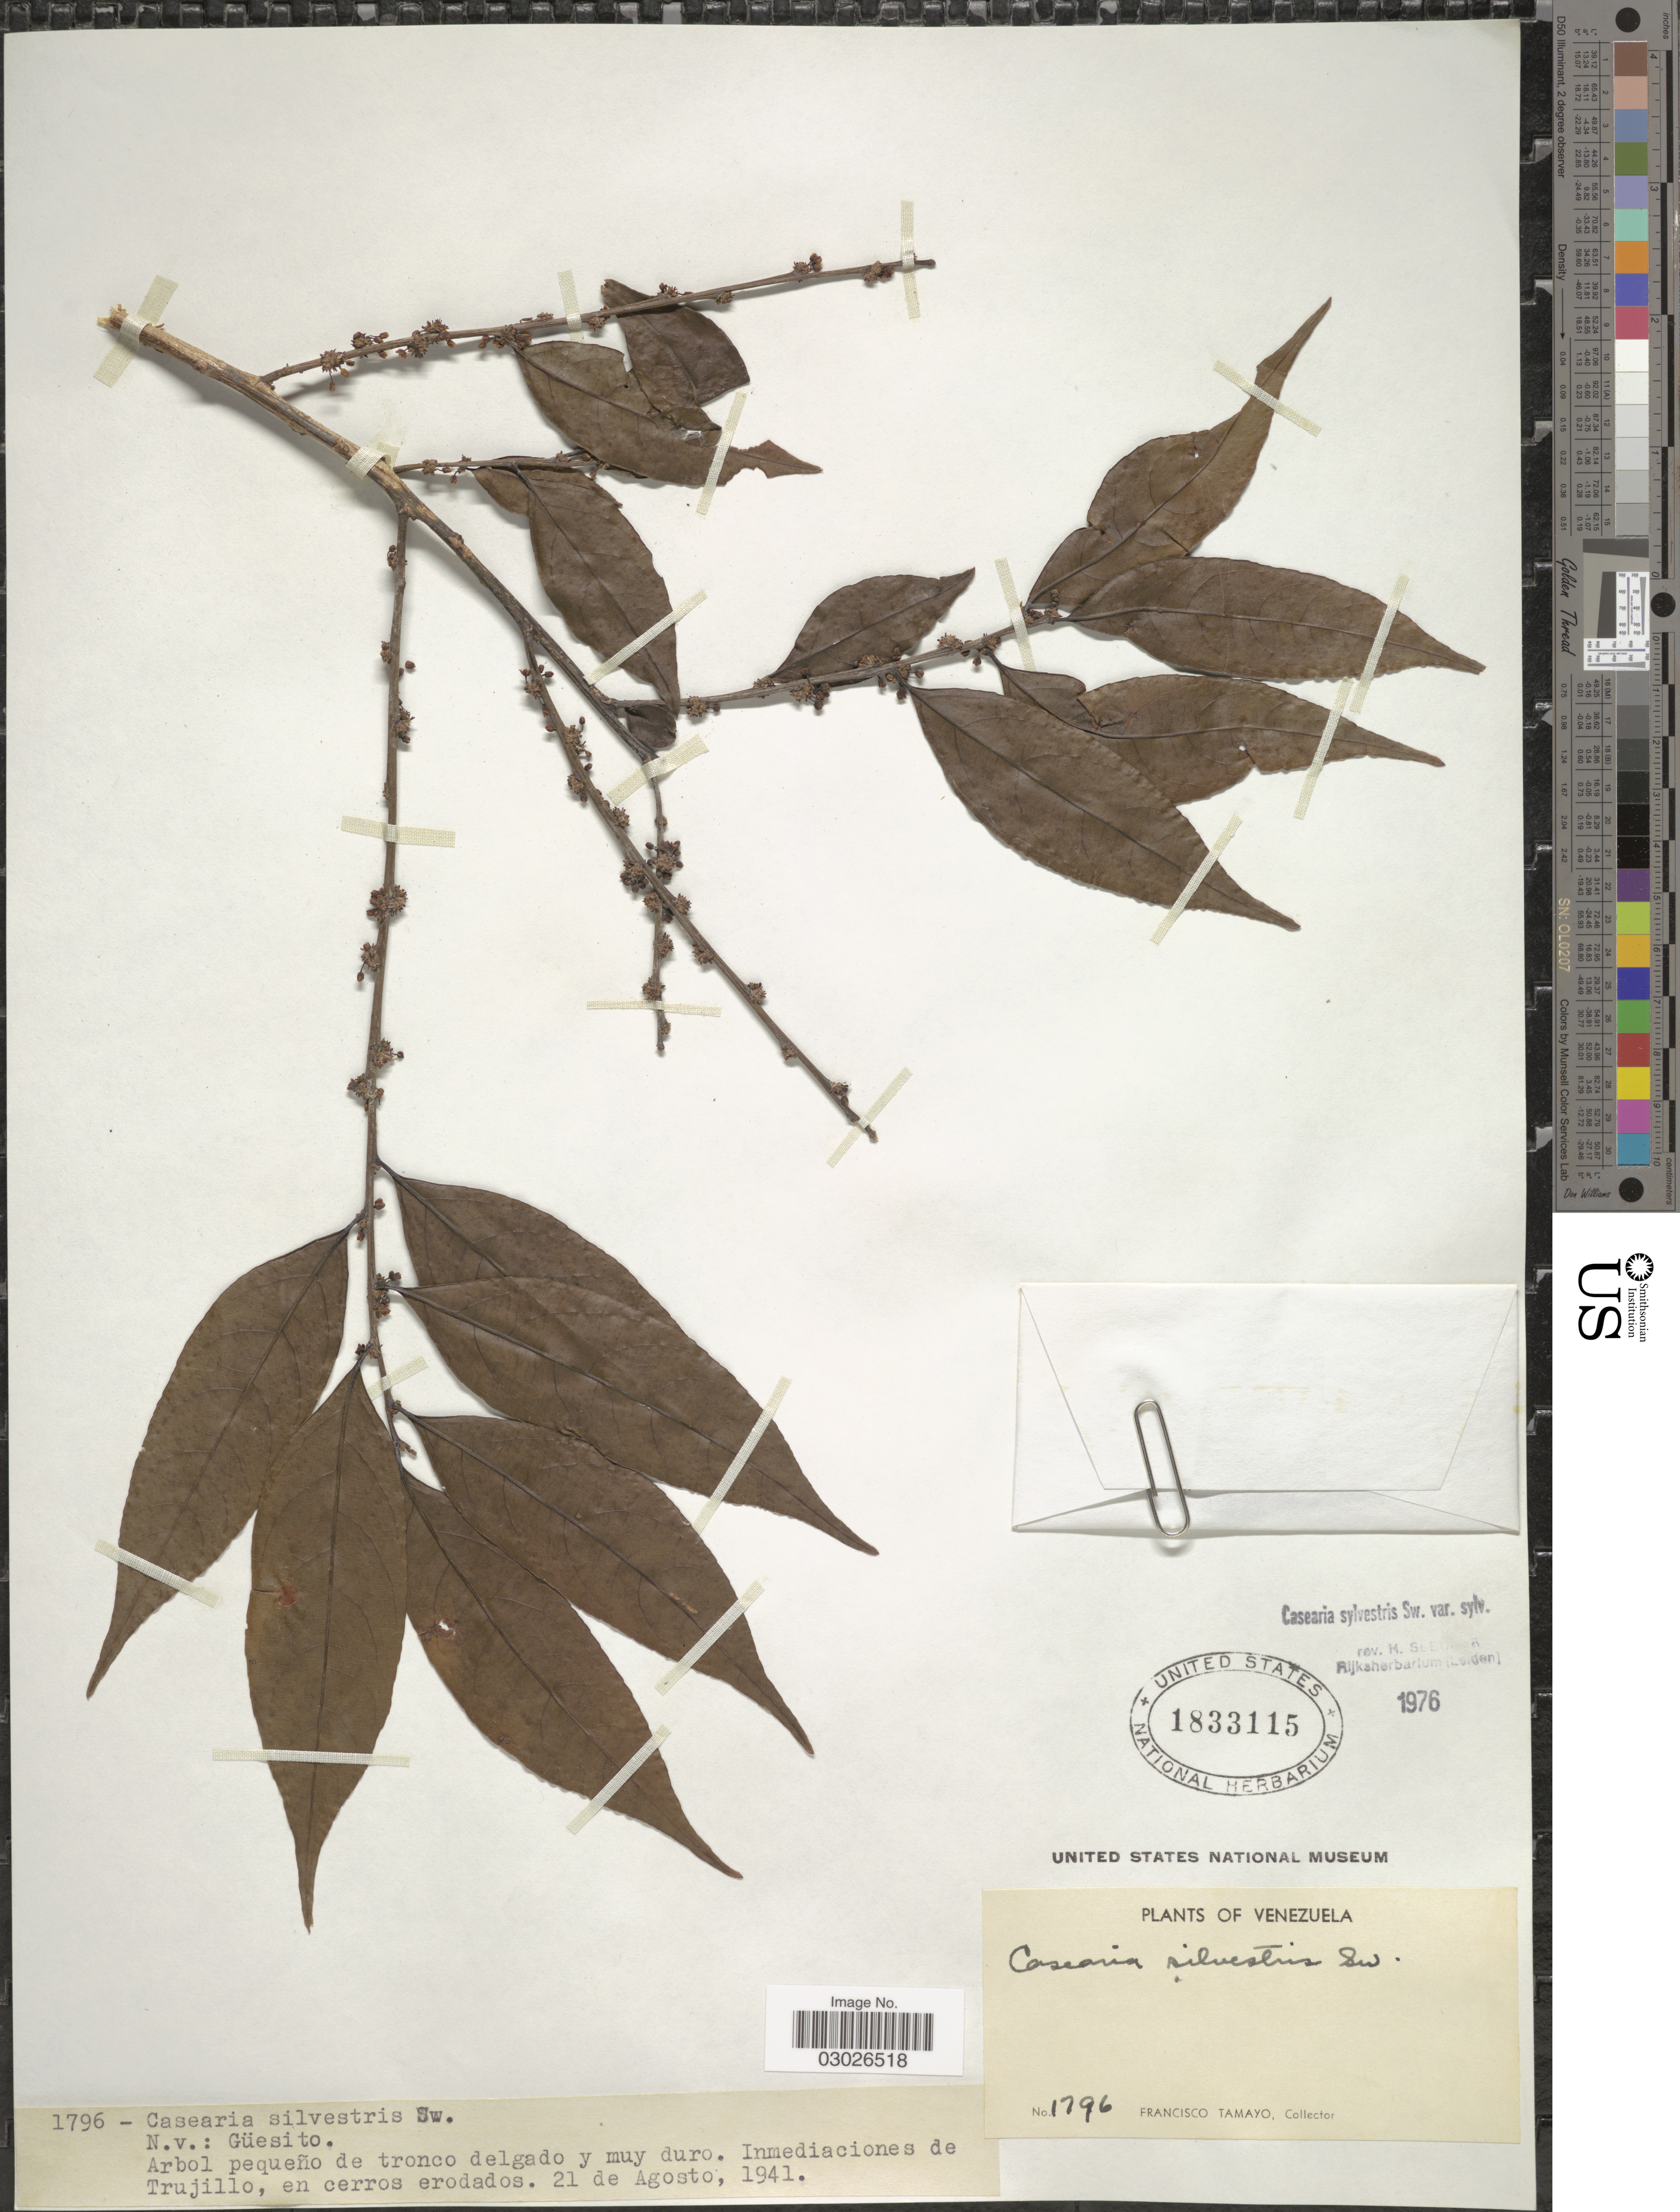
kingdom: Plantae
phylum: Tracheophyta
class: Magnoliopsida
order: Malpighiales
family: Salicaceae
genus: Casearia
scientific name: Casearia sylvestris var. sylvestris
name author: Sw.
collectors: F. Tamayo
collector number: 1796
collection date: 1941-08-21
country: Venezuela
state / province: Trujillo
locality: Inmediaciones de Trujillo, en cerros erodados.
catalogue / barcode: US 1833115